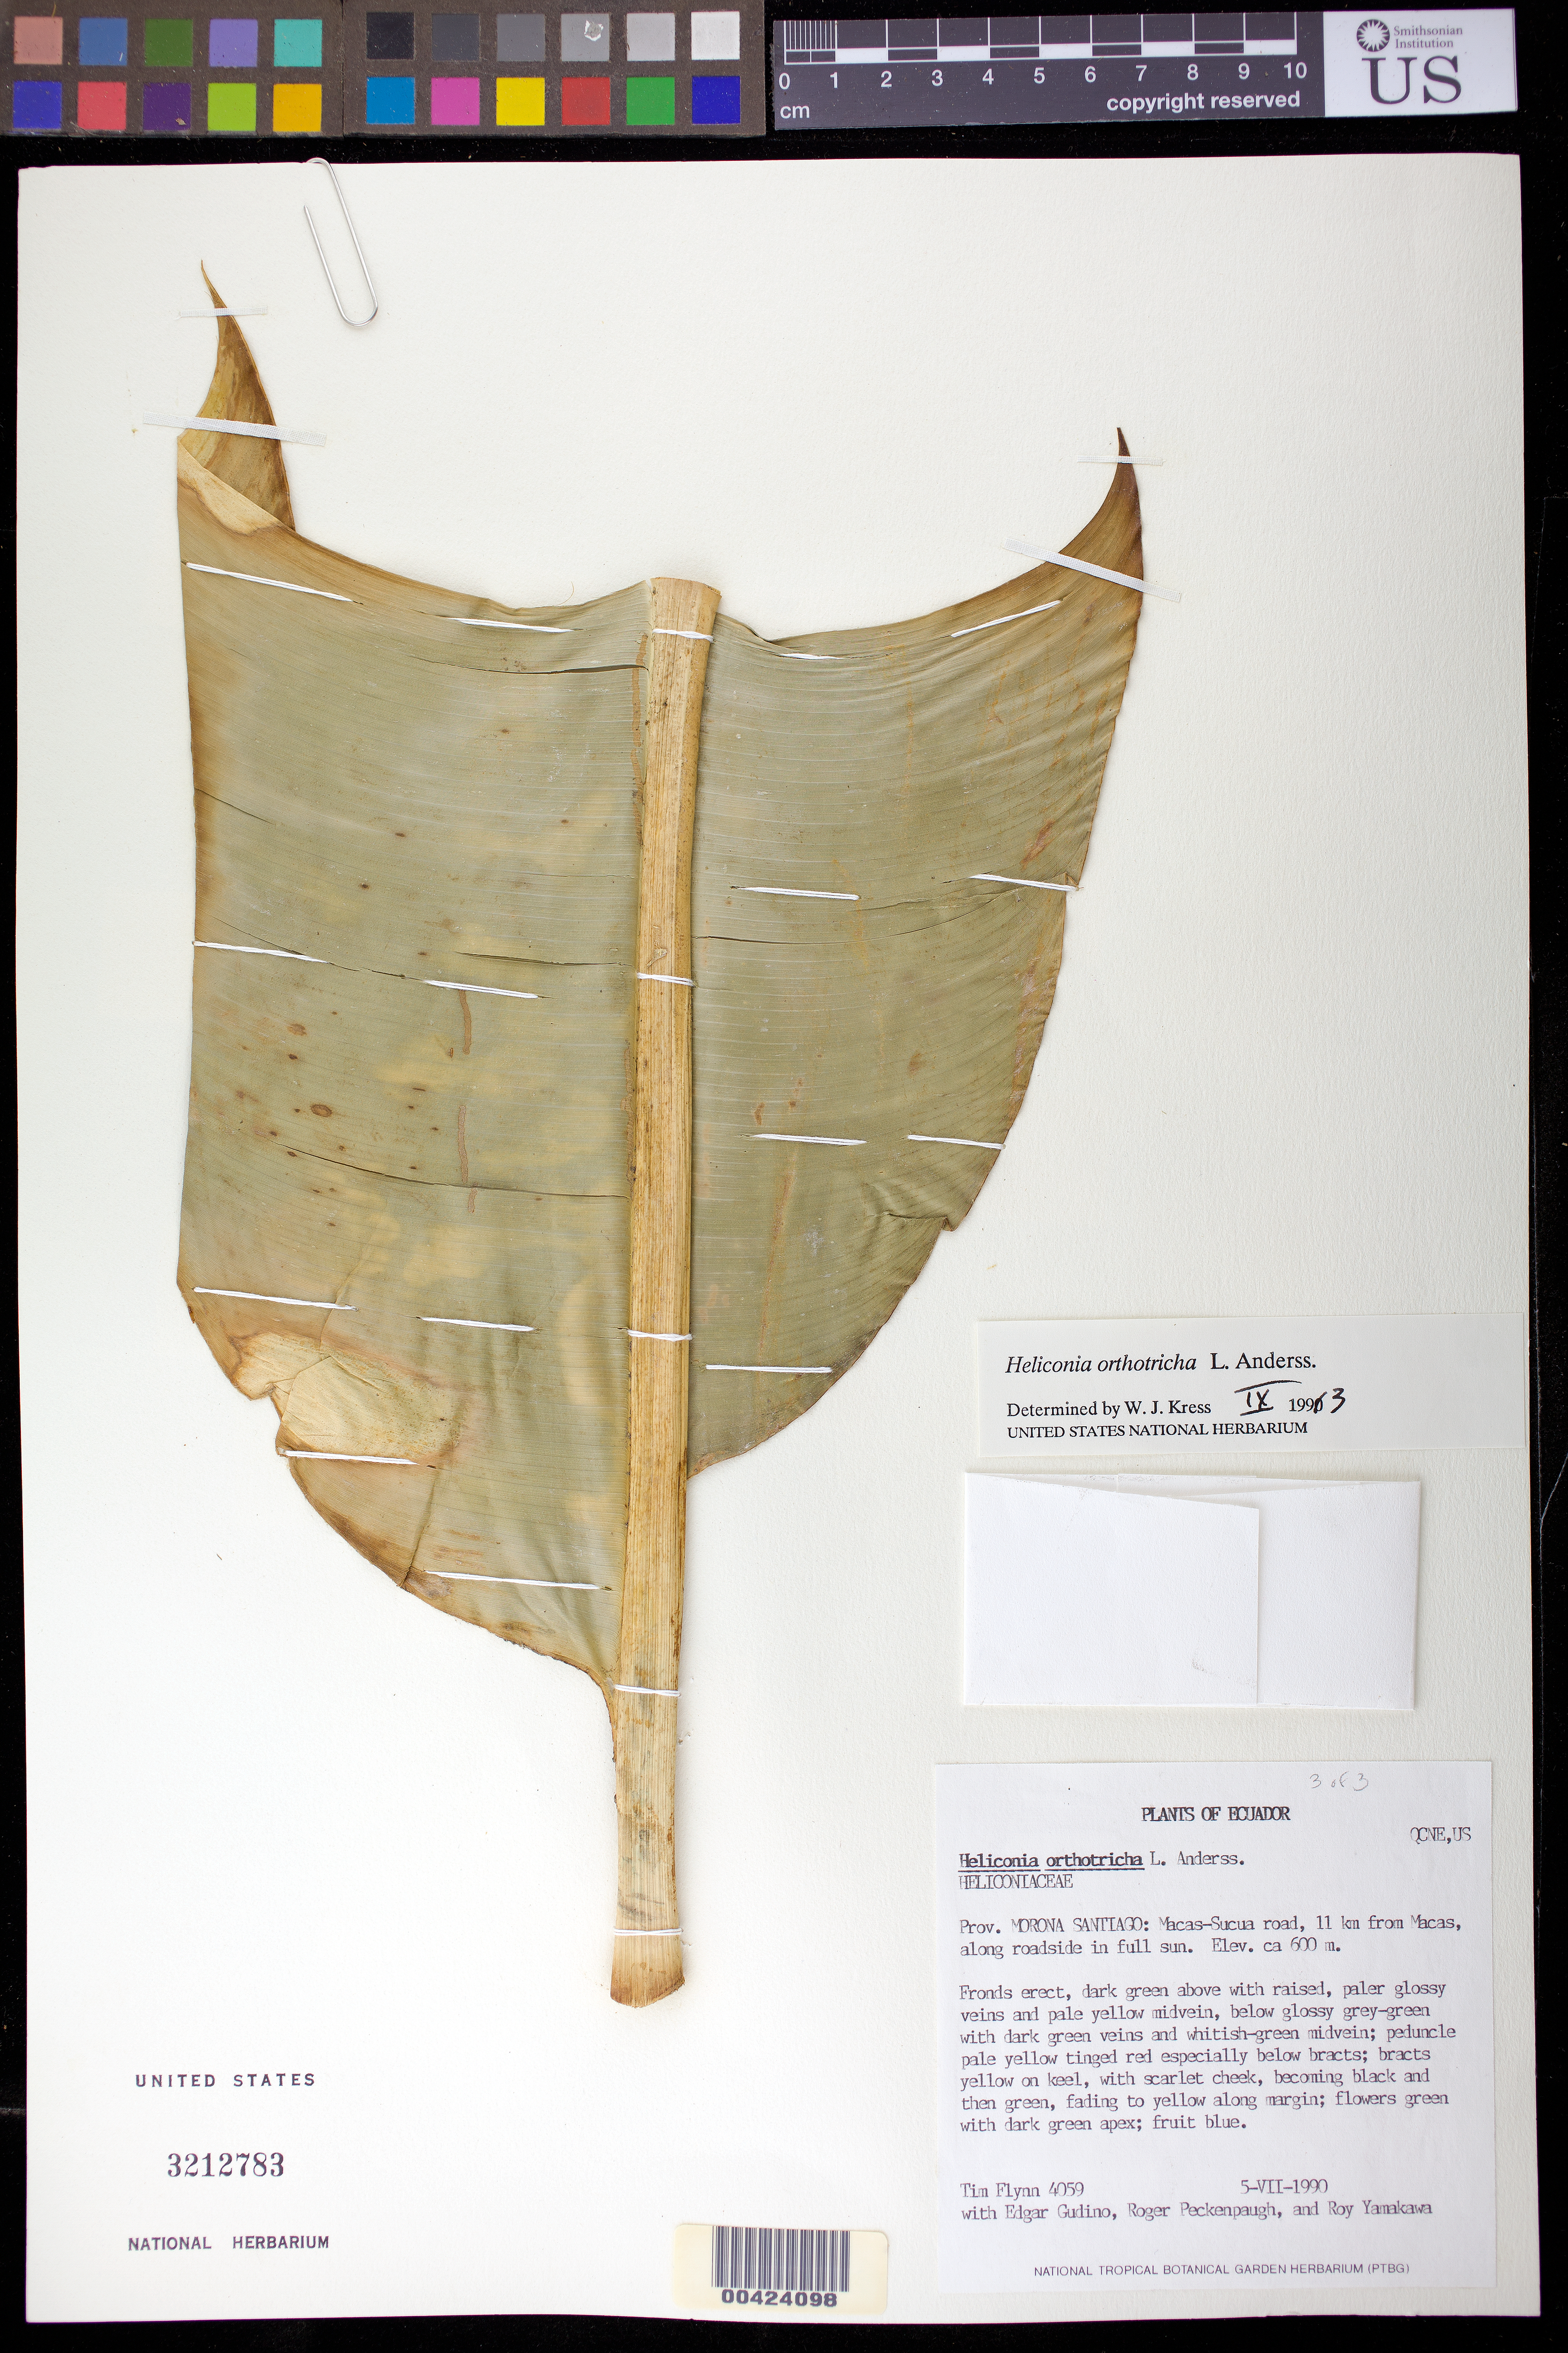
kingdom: Plantae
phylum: Tracheophyta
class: Liliopsida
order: Zingiberales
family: Heliconiaceae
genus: Heliconia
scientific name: Heliconia orthotricha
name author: L. Andersson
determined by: Kress, W. J., (US), Smithsonian Institution - National Museum of Natural History (UNITED STATES)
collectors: T. W. Flynn, E. Gudiño, R. Peckinpaugh & R. Yamakawa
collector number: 4059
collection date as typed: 05 Jul 1990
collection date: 1990-07-05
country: Ecuador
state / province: Morona-Santiago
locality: Macas - sucua rd; 11 km from macas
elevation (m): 600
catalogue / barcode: US 3212783